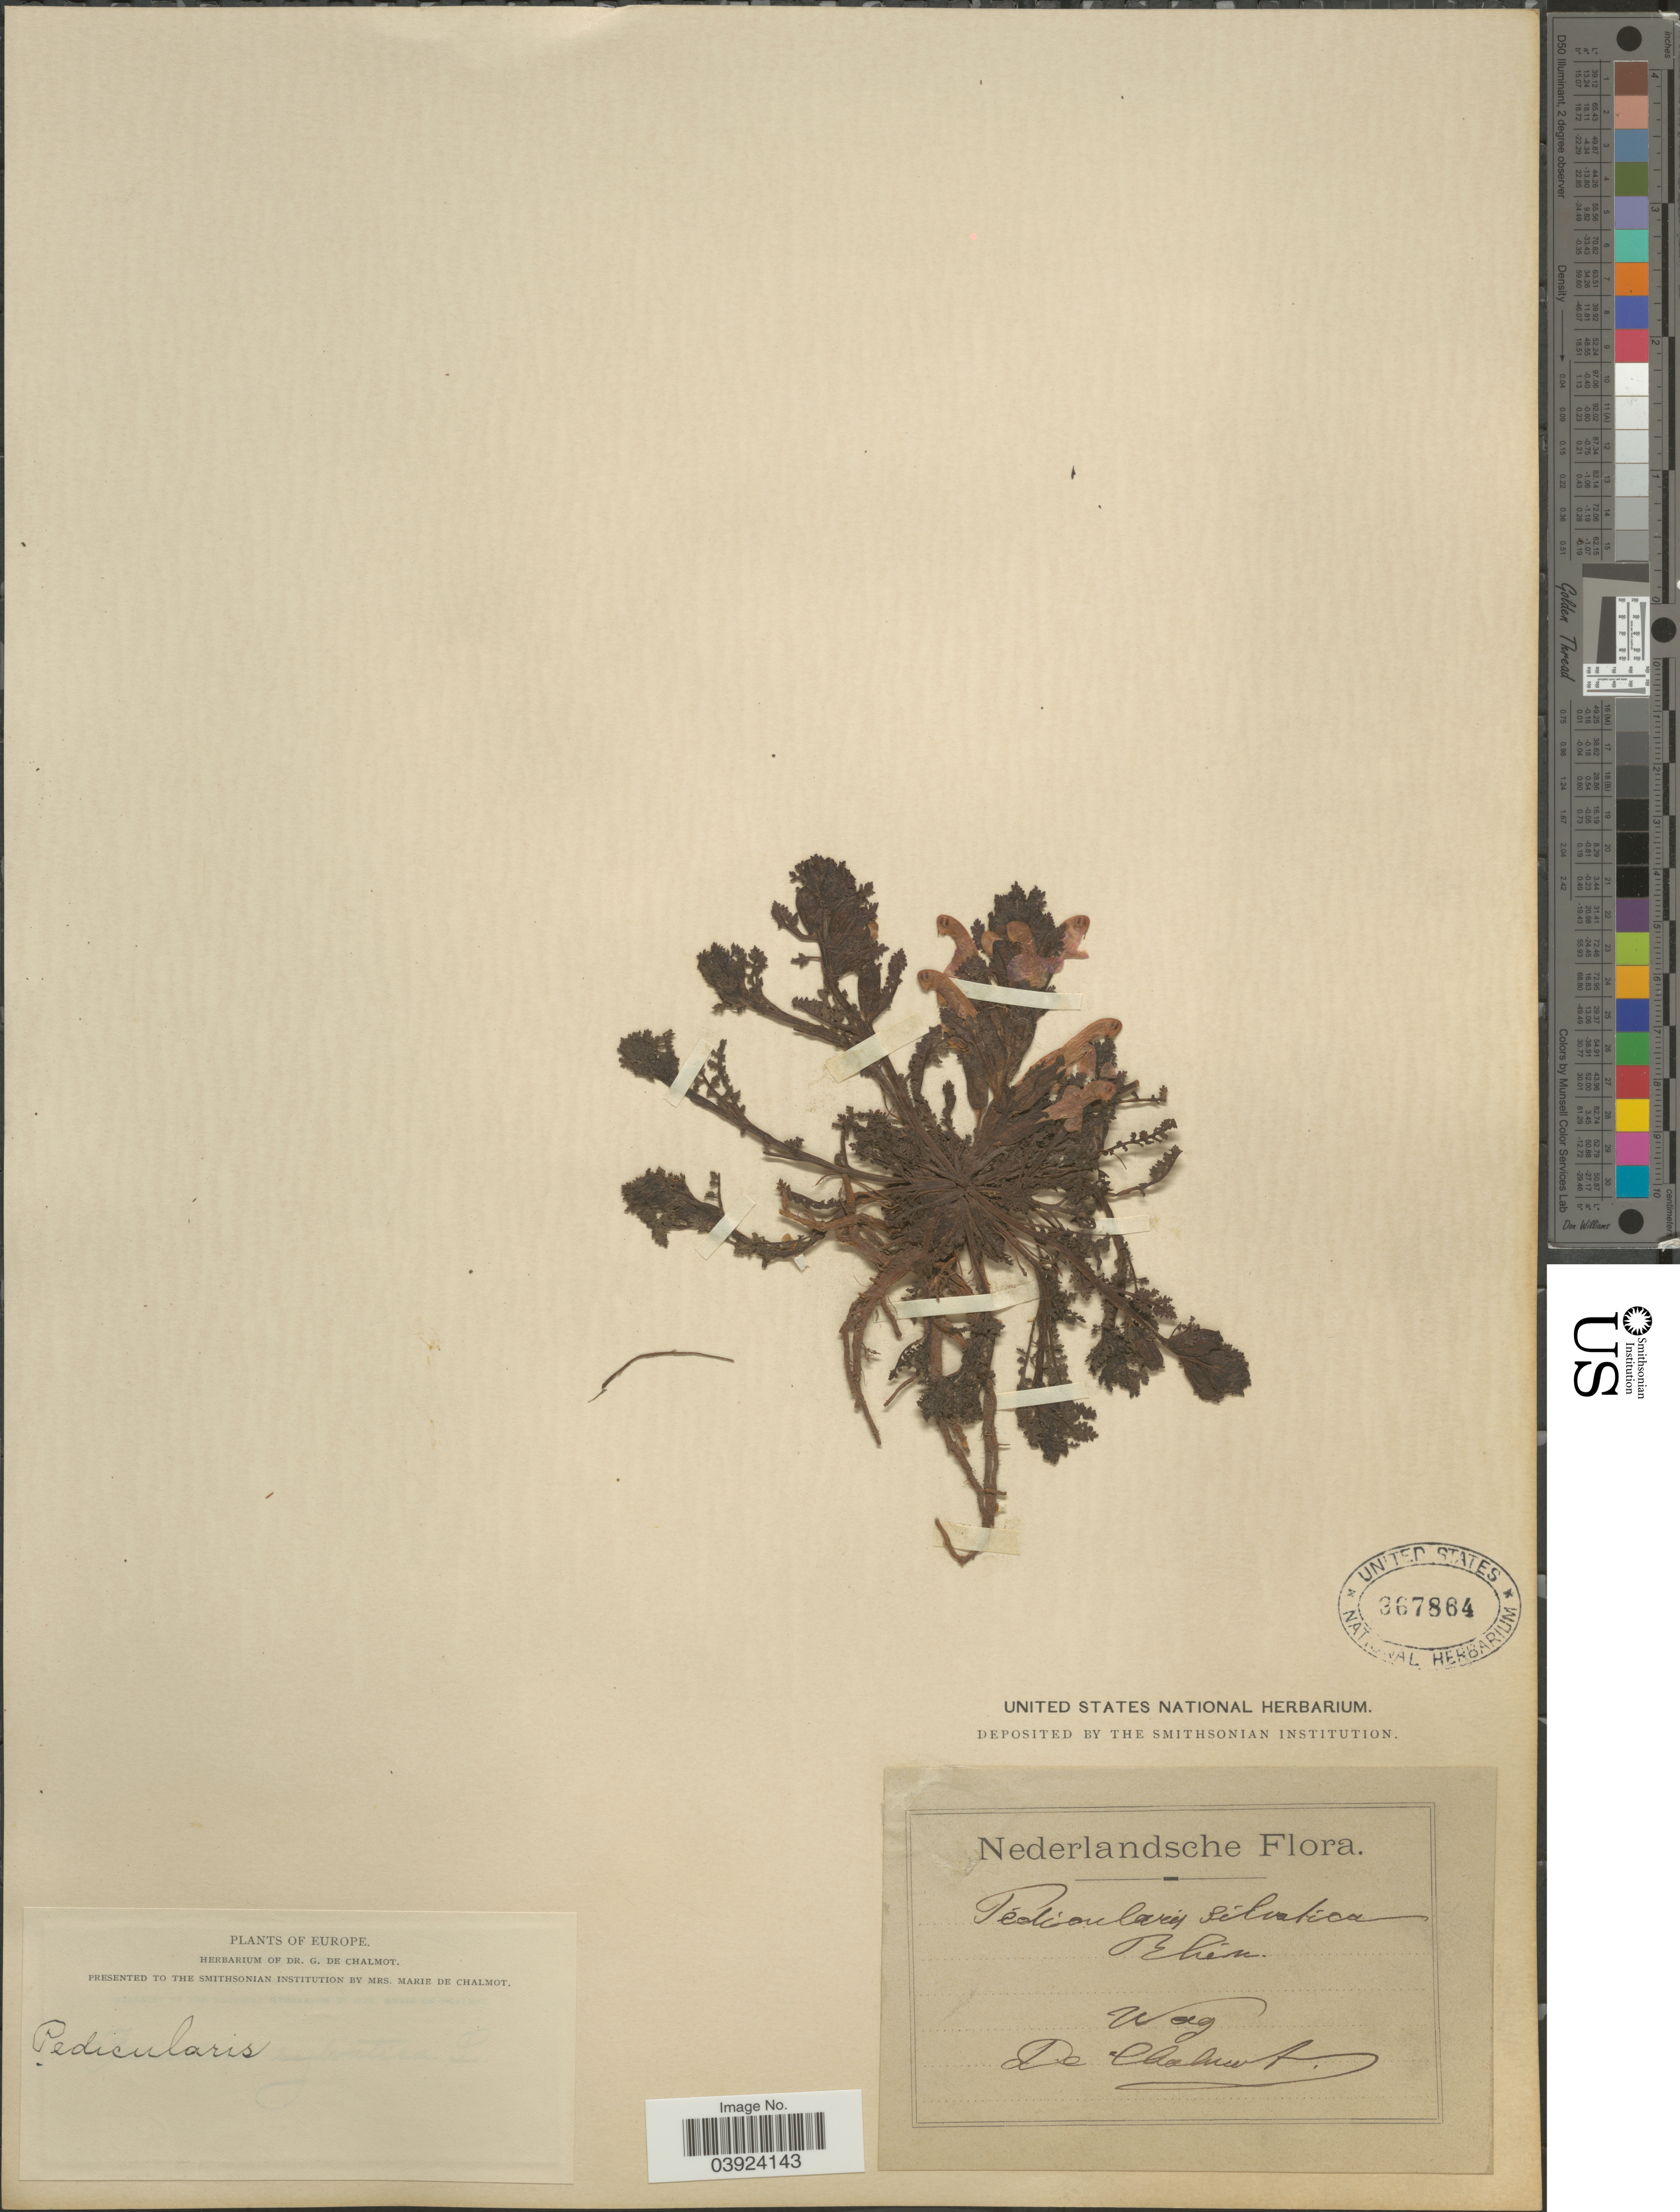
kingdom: Plantae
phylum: Tracheophyta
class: Magnoliopsida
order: Lamiales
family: Orobanchaceae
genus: Pedicularis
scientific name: Pedicularis sylvatica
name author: L.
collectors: G. de Chalmot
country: Netherlands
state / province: Gelderland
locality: Nederland. Wag.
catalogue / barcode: US 367864